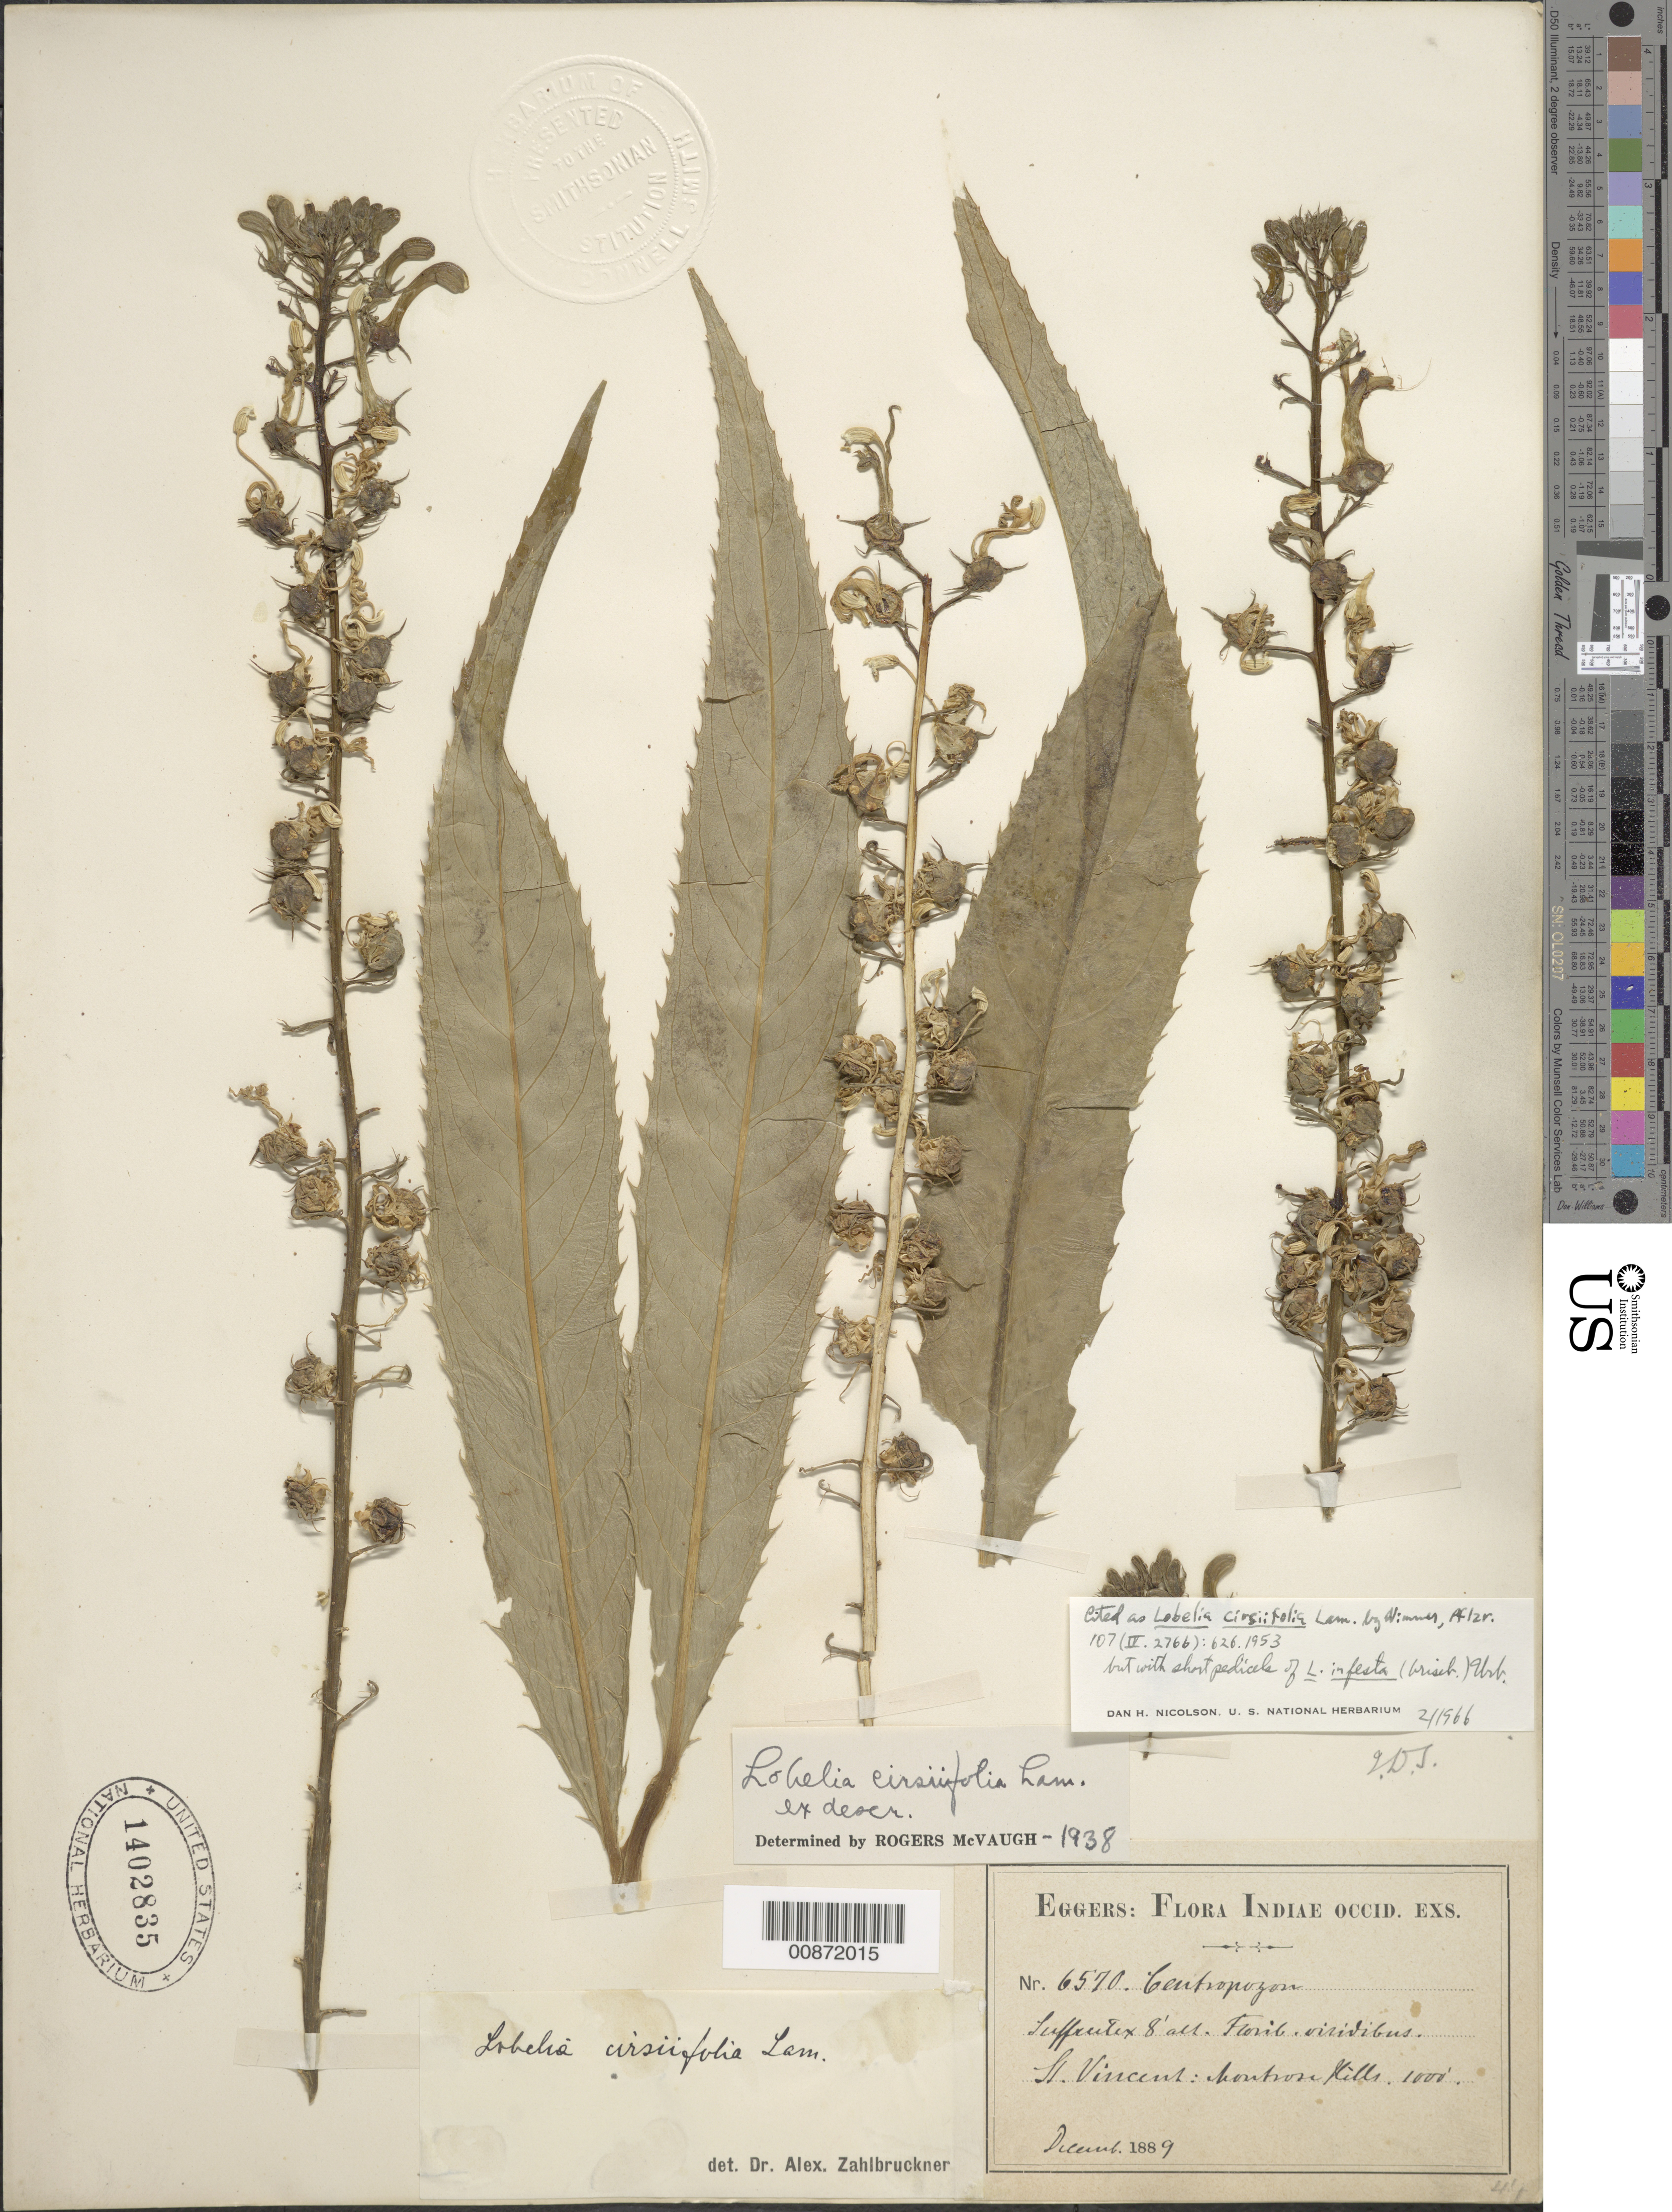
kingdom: Plantae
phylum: Tracheophyta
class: Magnoliopsida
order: Asterales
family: Campanulaceae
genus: Lobelia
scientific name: Lobelia cirsiifolia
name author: Lam.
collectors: H. F. A. von Eggers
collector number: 6570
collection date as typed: Dec 1889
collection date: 1889-12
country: St. Vincent - Grenadines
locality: Montrose Hills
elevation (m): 305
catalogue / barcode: US 1402835